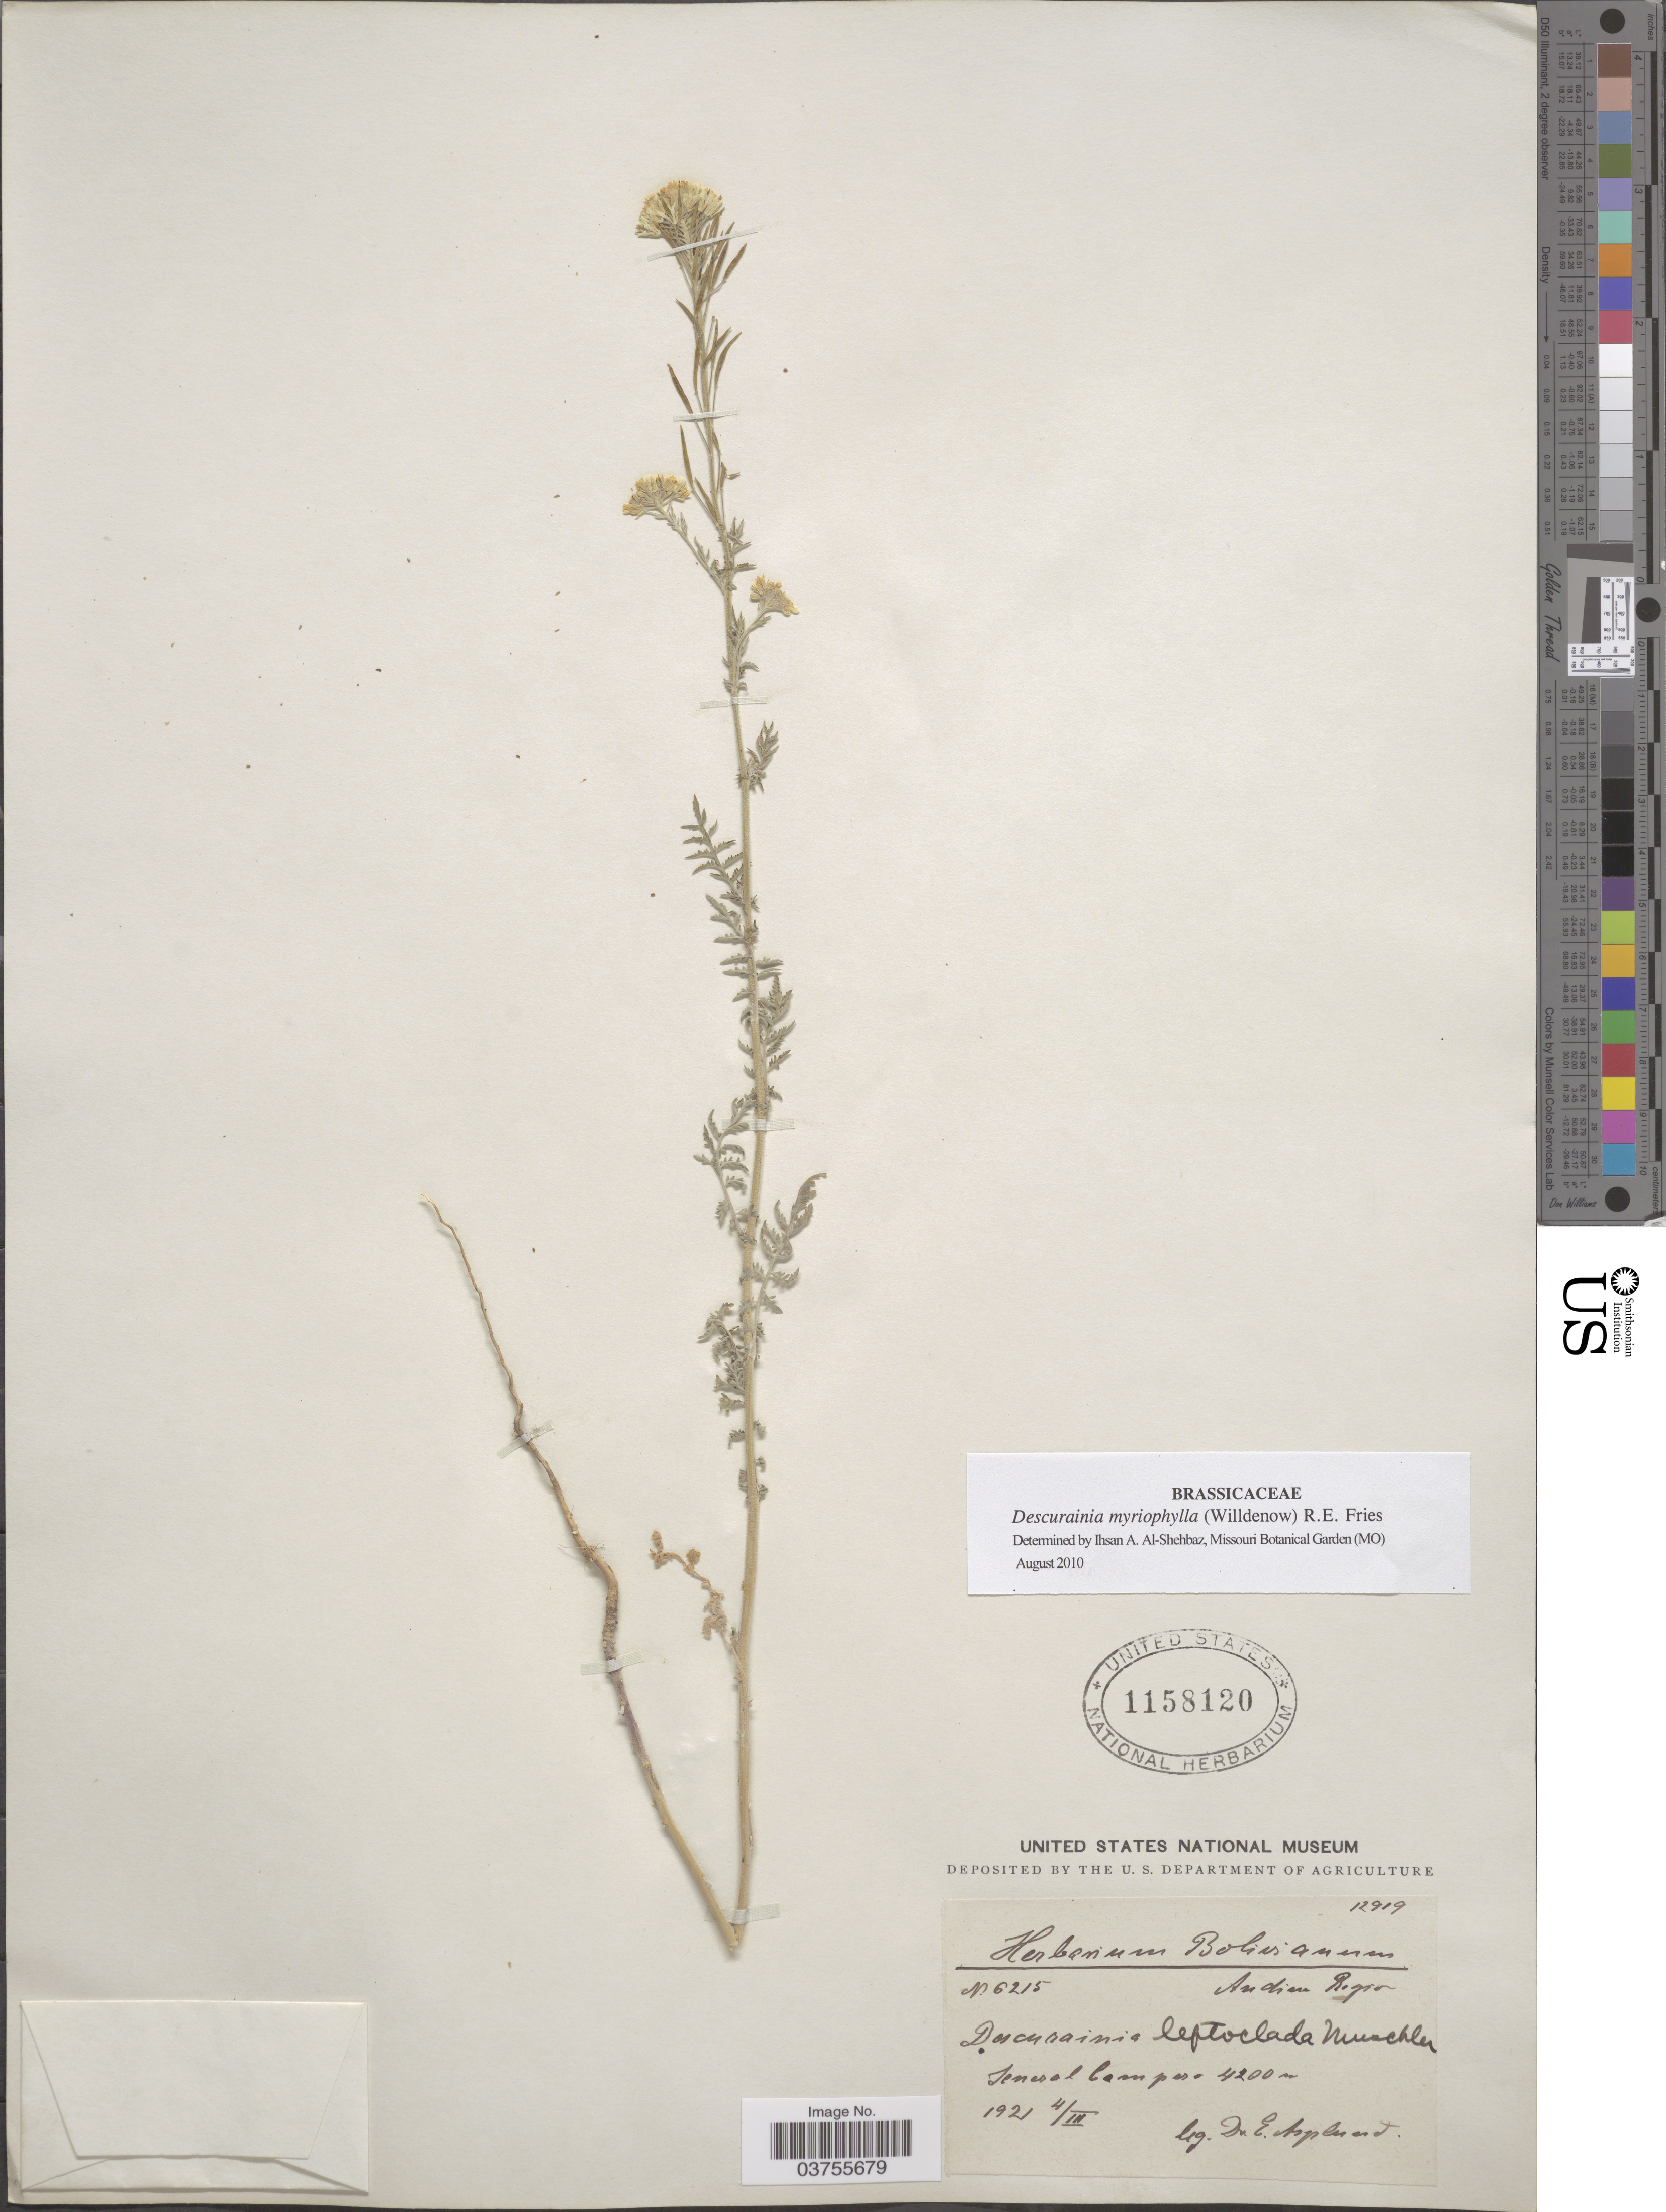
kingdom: Plantae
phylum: Tracheophyta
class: Magnoliopsida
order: Brassicales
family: Brassicaceae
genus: Descurainia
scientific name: Descurainia myriophylla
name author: (Willd.) R.E. Fr.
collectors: E. Asplund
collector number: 6215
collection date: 1921-03-04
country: Bolivia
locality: Andine Region. General Campero.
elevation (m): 4200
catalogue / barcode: US 1158120